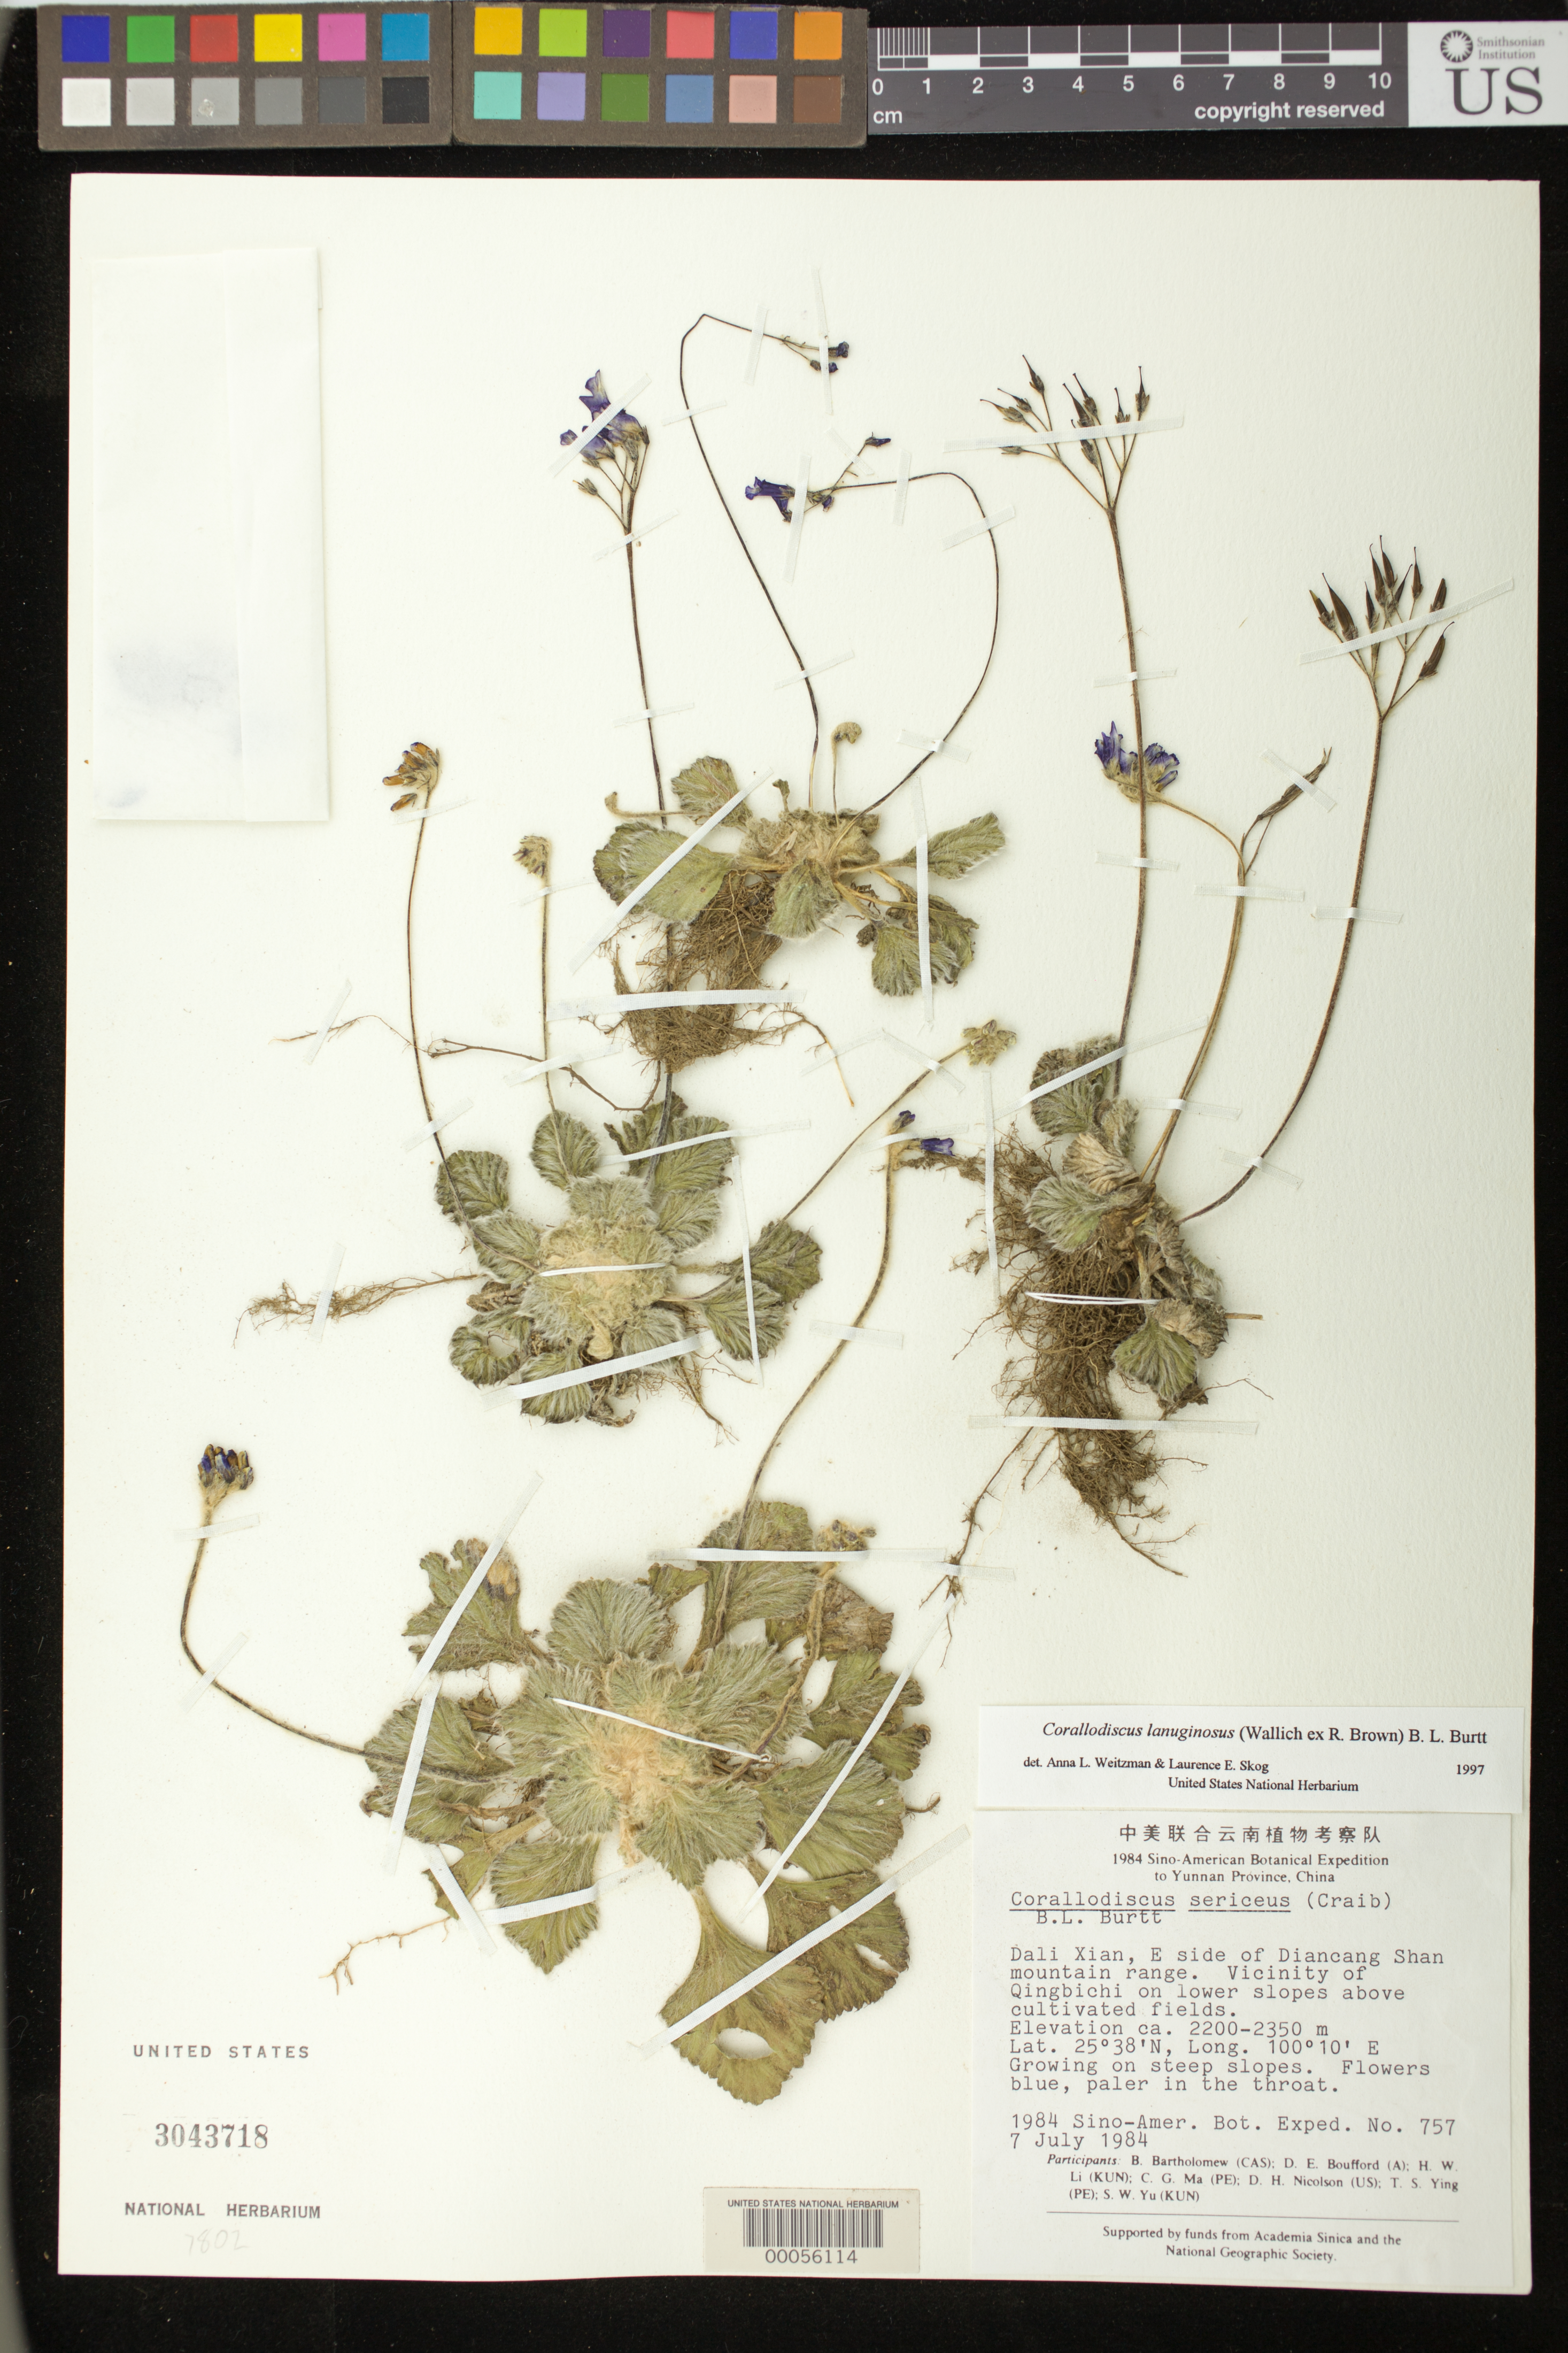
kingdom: Plantae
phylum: Tracheophyta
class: Magnoliopsida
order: Lamiales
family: Gesneriaceae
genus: Corallodiscus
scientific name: Corallodiscus sericeus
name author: (Craib) B.L. Burtt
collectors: B. Bartholomew & et al.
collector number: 757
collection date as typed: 07 Jul 1984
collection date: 1984-07-07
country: China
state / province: Yunnan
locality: Dali xian, w side of diancang shan mountain range, vicinity of qingbichi on lower slopes above cultivated fields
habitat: Growing on steep slopes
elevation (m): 2200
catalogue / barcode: US 3043718